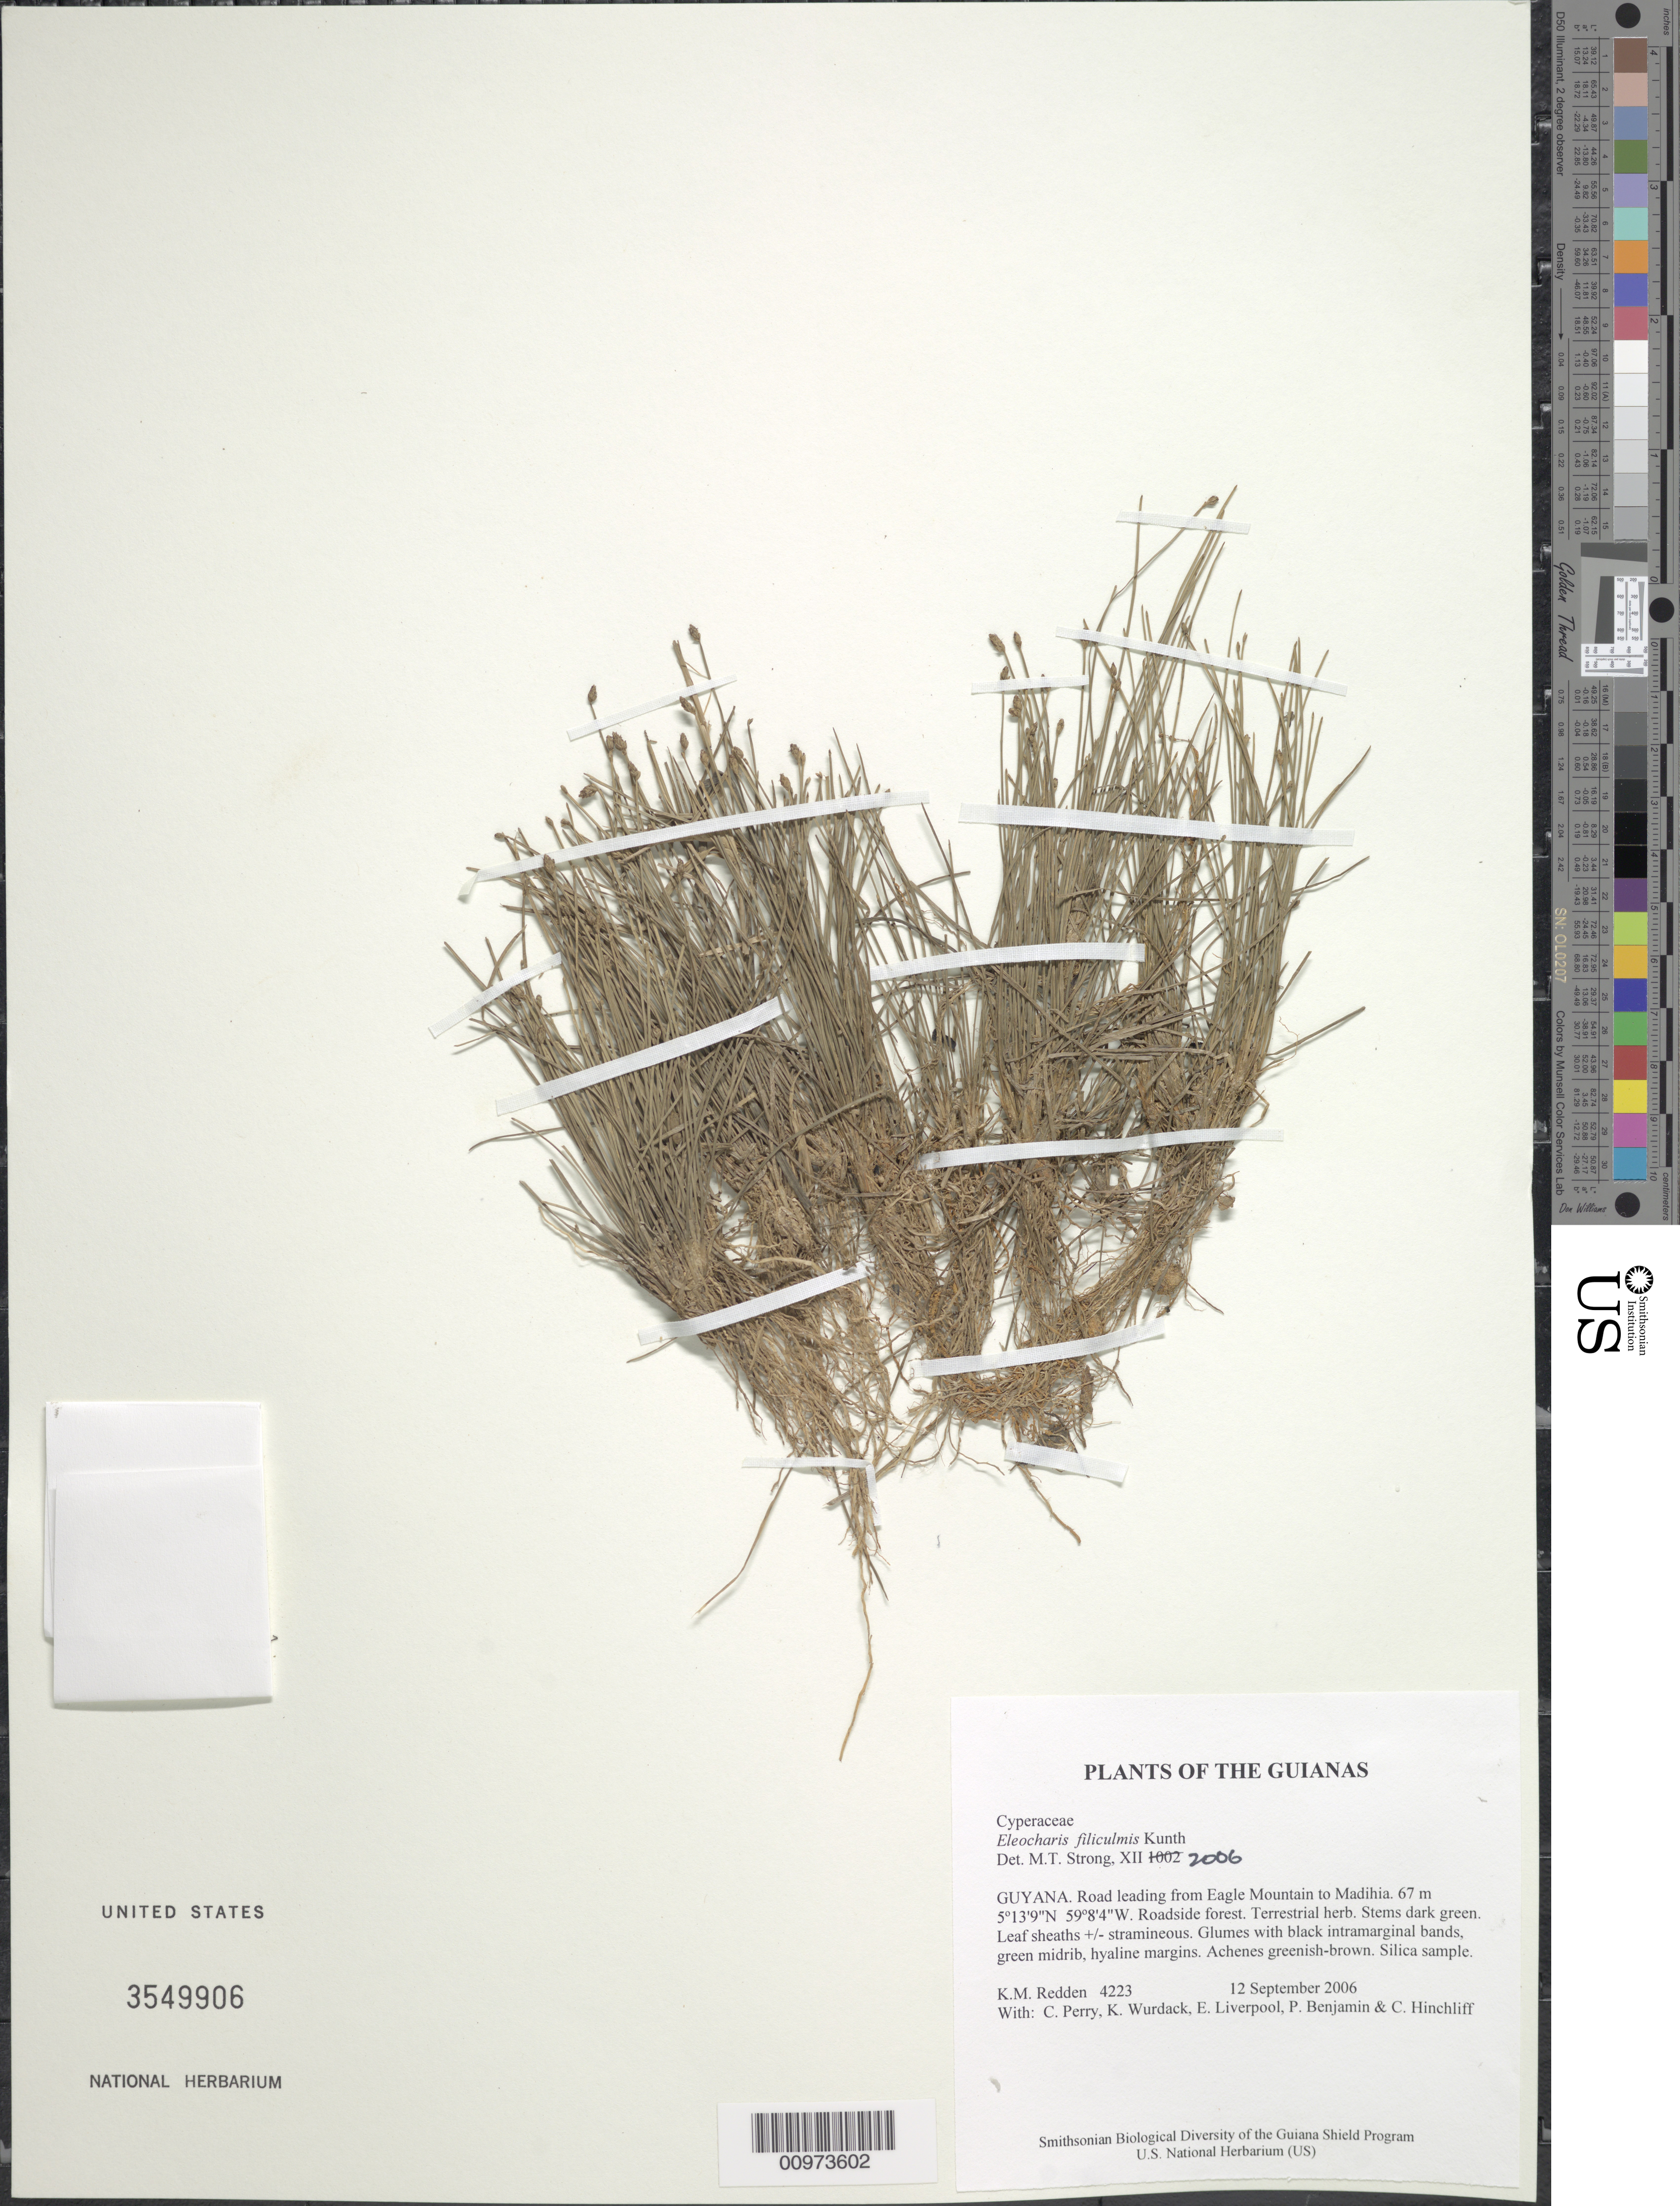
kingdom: Plantae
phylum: Tracheophyta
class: Liliopsida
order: Poales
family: Cyperaceae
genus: Eleocharis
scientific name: Eleocharis filiculmis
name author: Kunth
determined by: Strong, M. T., (US), Smithsonian Institution - National Museum of Natural History (UNITED STATES)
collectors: K. M. Redden, C. Perry, K. Wurdack, E. Liverpool, P. Benjamin & C. E. Hinchliff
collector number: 4223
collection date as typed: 12 September 2006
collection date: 2006-09-12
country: Guyana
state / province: Potaro-Siparuni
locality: Road leading from Eagle Mountain to Madihia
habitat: Roadside forest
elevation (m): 67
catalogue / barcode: US 3549906